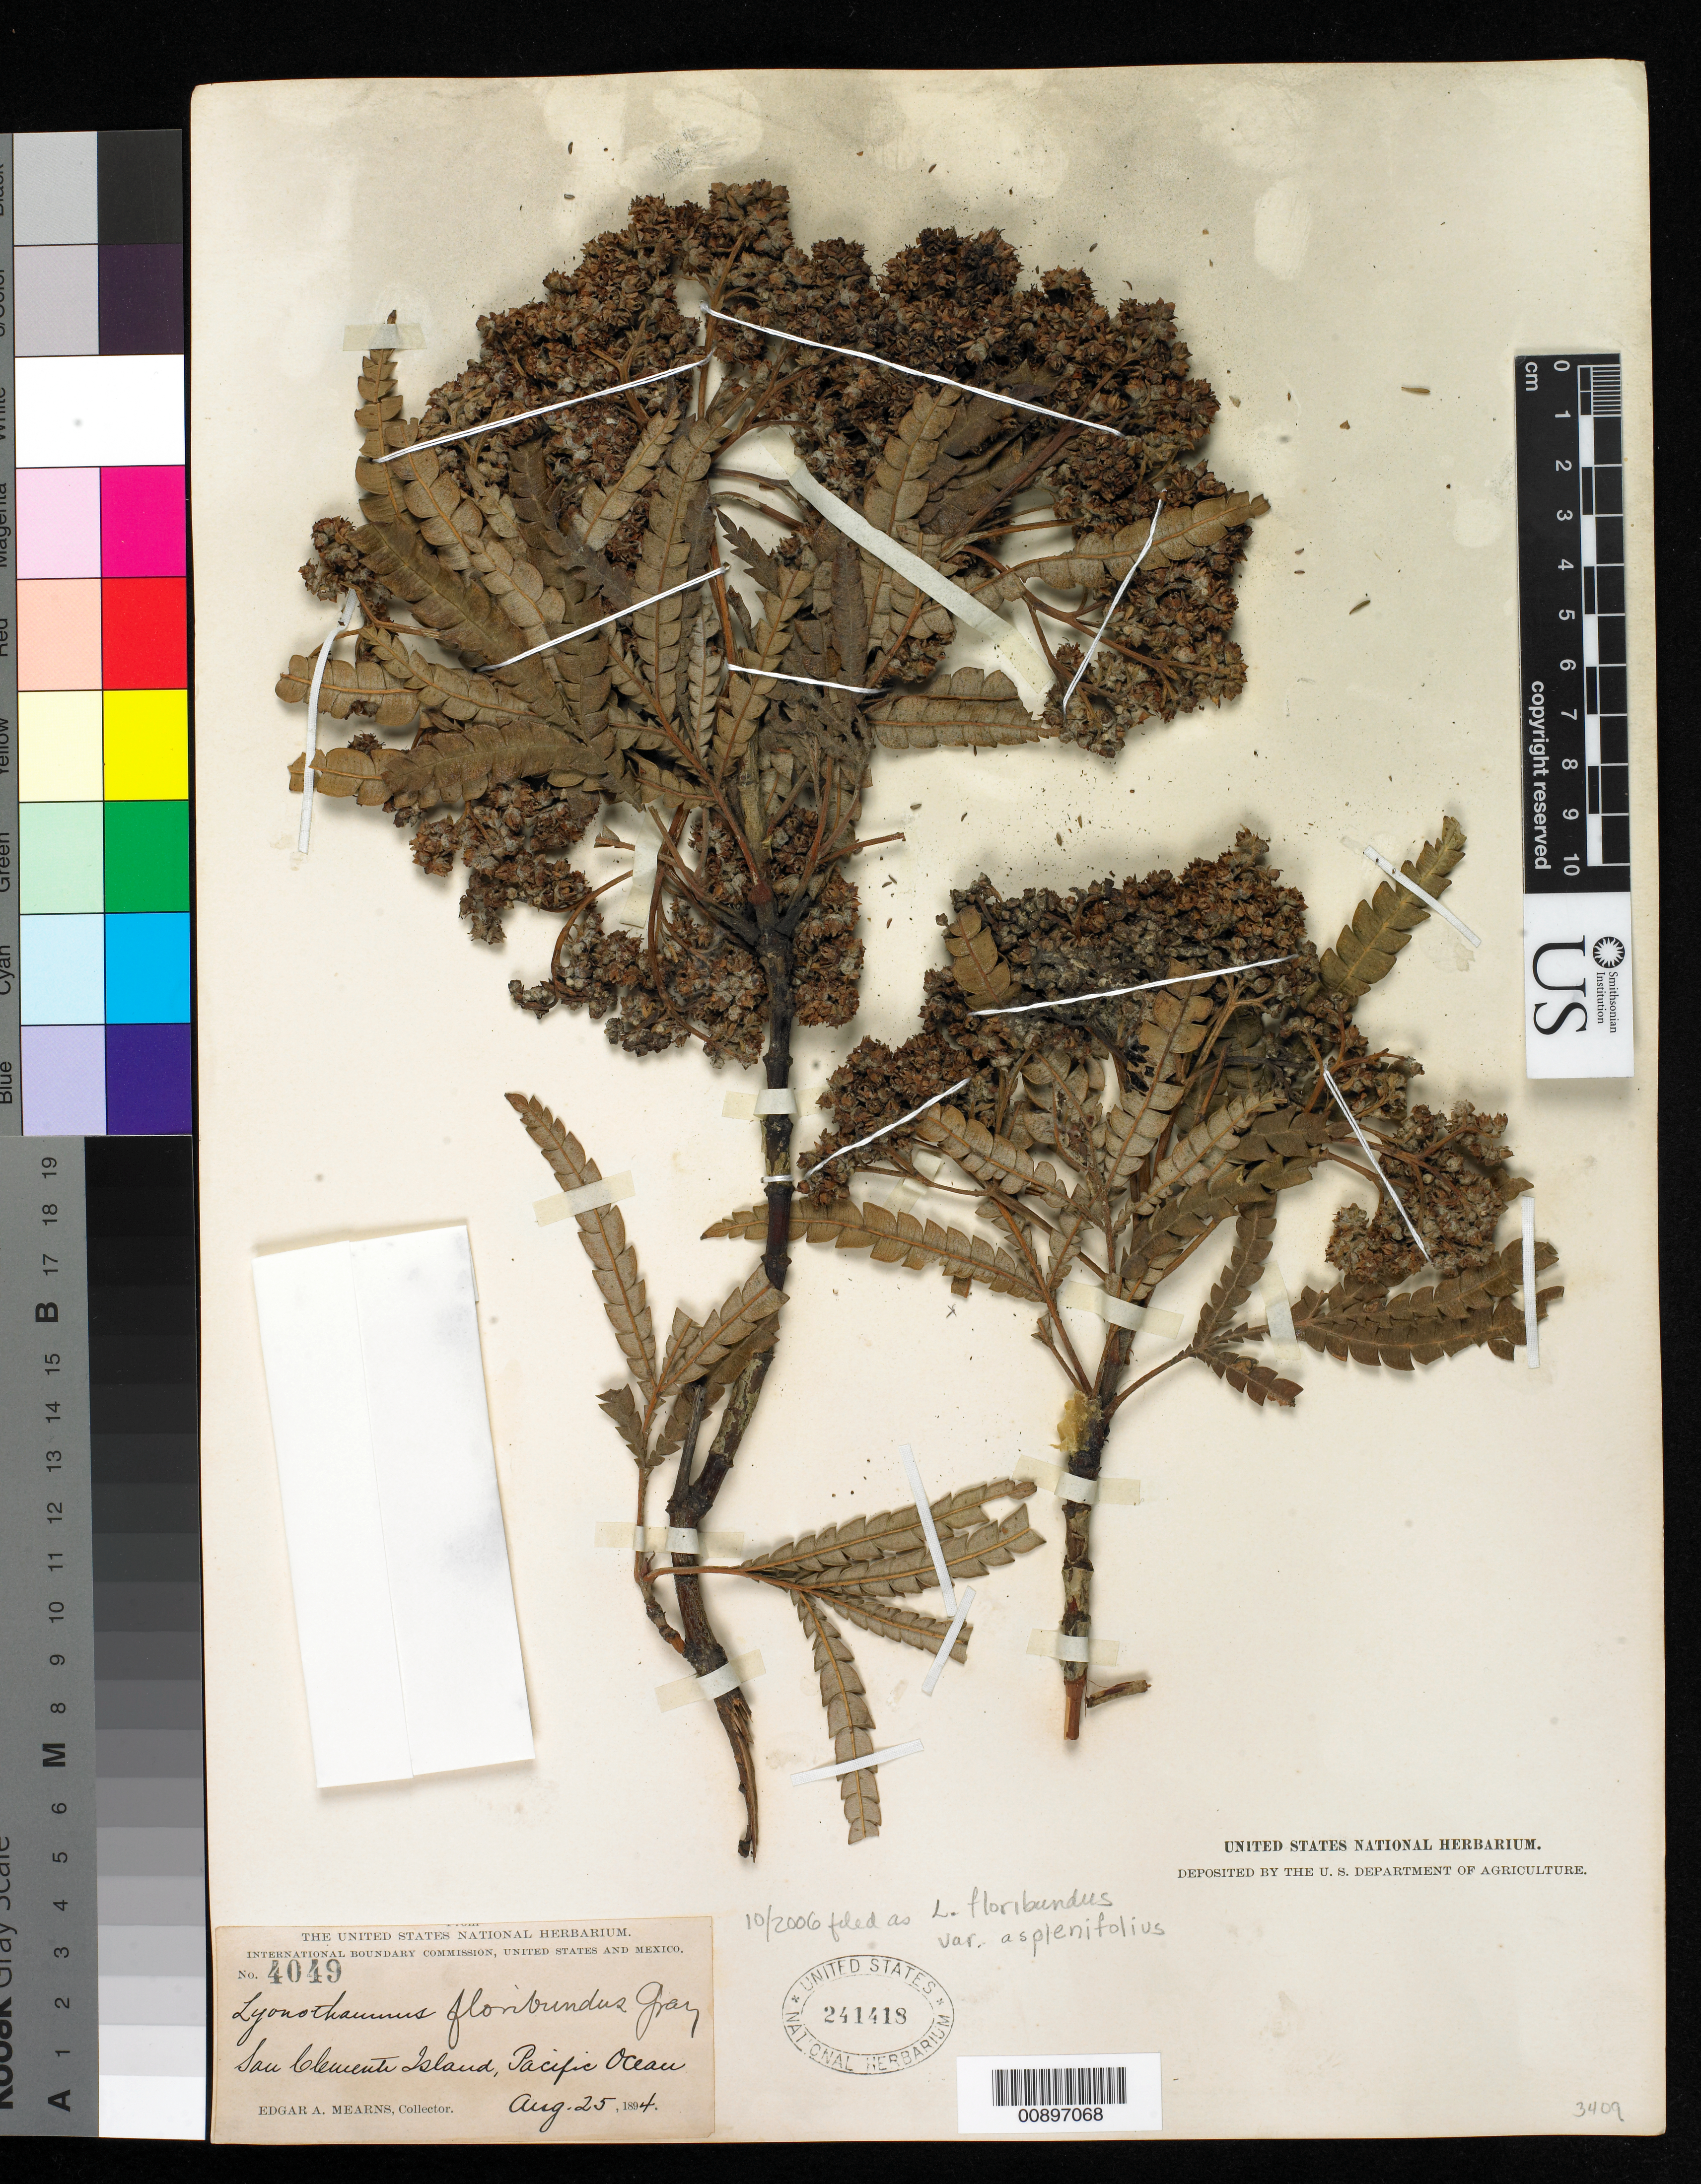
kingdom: Plantae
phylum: Tracheophyta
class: Magnoliopsida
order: Rosales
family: Rosaceae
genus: Lyonothamnus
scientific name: Lyonothamnus floribundus var. aspleniifolius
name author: (Greene) Brandegee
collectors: E. A. Mearns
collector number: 4049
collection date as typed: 25 Aug 1894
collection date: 1894-08-25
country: United States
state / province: California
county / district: Los Angeles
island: San Clemente I.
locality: San Clemente Island, Pacific Ocean.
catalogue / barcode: US 241418